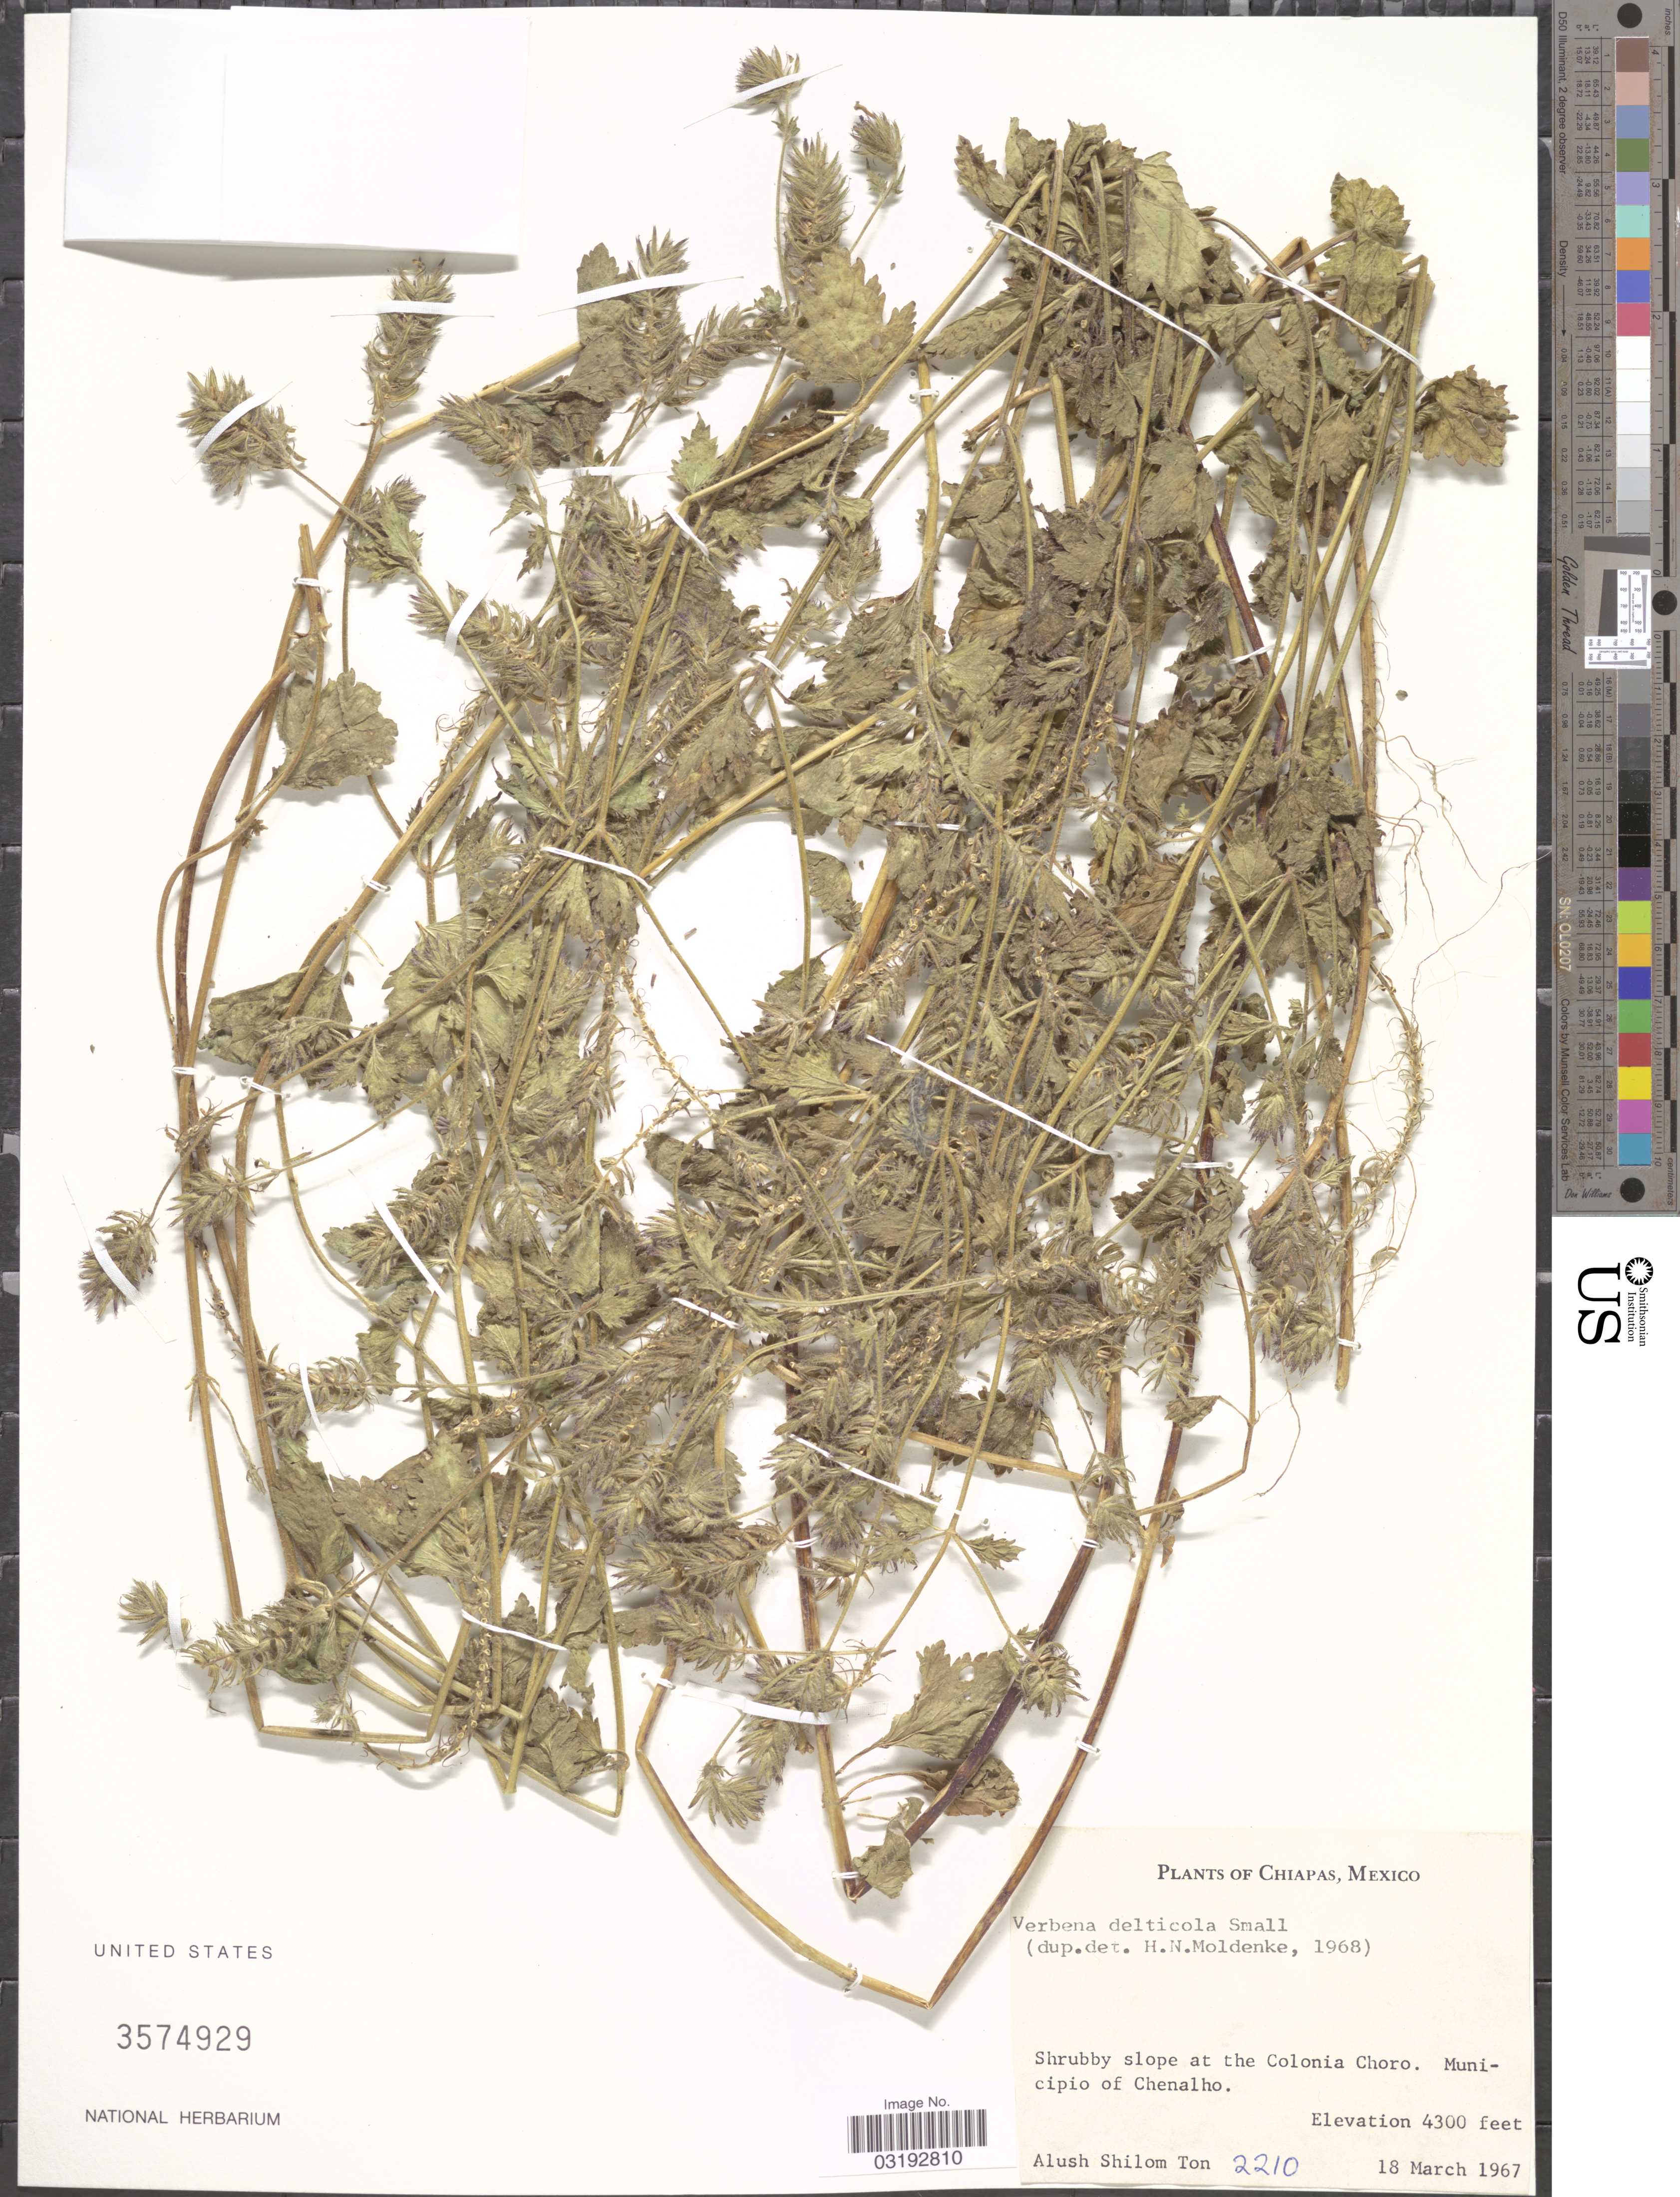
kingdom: Plantae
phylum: Tracheophyta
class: Magnoliopsida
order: Lamiales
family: Verbenaceae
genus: Verbena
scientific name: Verbena delticola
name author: Small ex Perry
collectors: A. M. Ton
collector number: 2210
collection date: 1967-03-18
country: Mexico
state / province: Chiapas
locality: Colonia Choro. Municipio of Chenalho.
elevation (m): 1311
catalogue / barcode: US 3574929